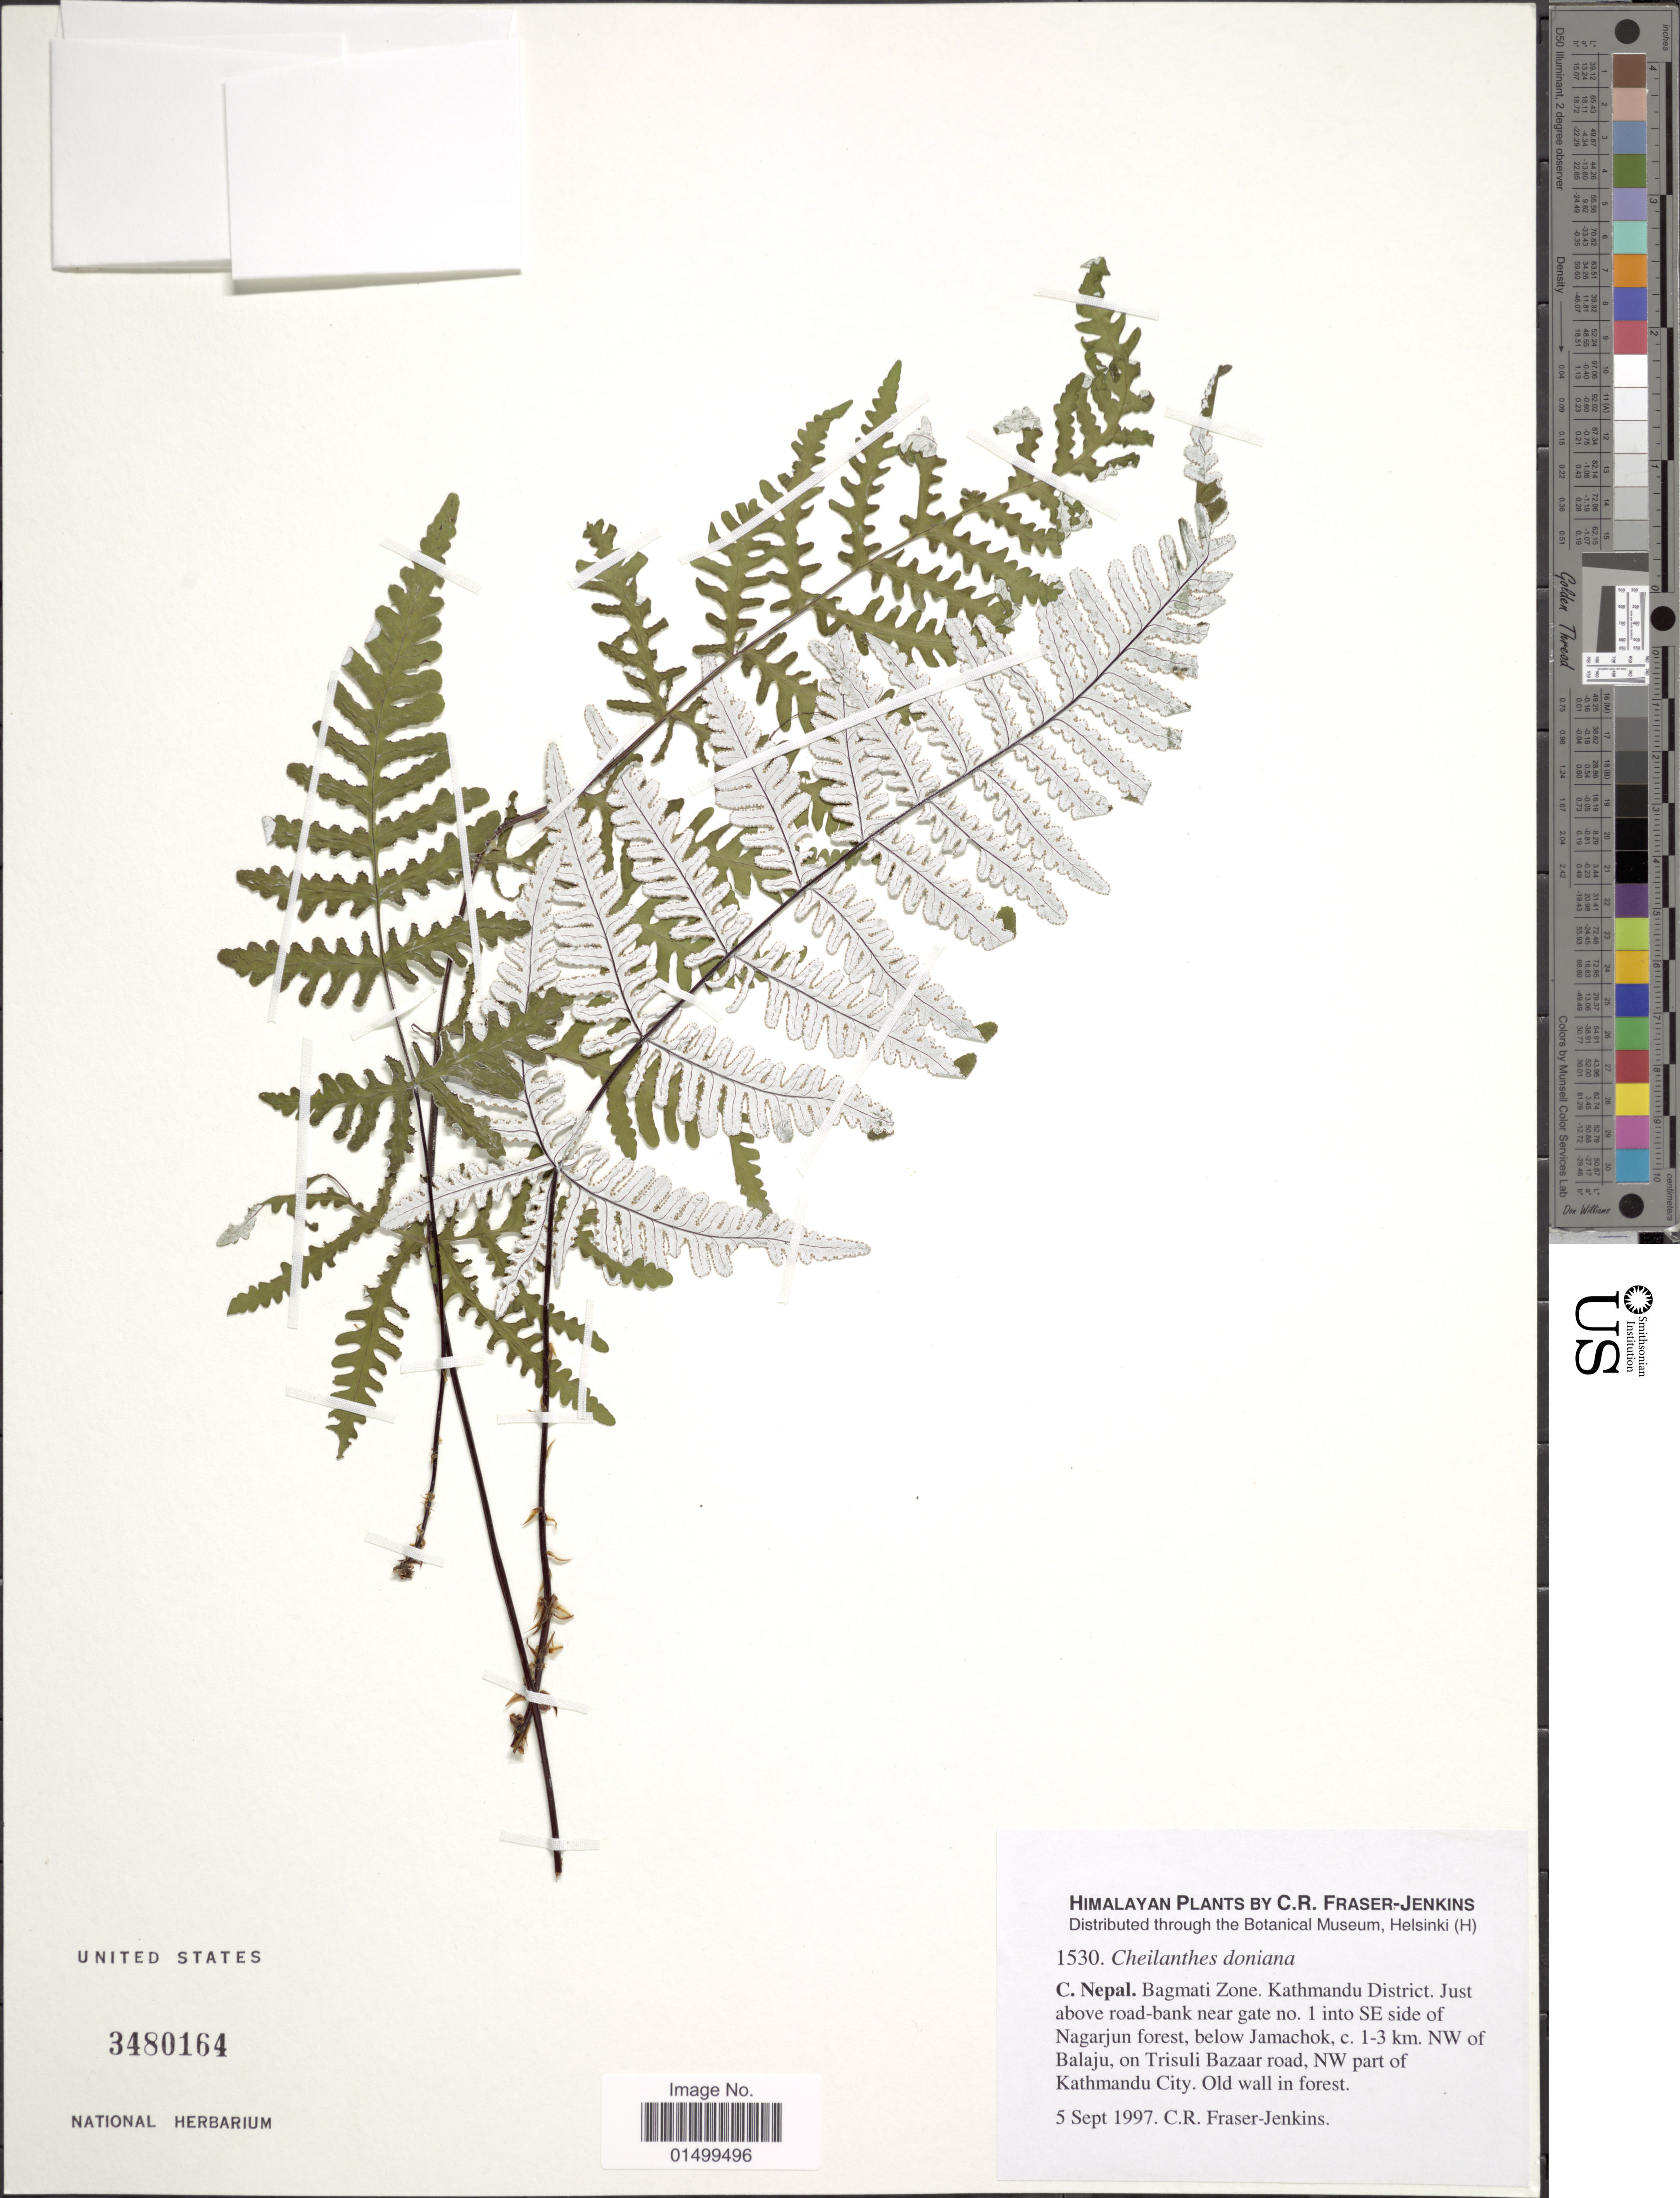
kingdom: Plantae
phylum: Tracheophyta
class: Polypodiopsida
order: Polypodiales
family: Pteridaceae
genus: Cheilanthes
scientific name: Cheilanthes doniana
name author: Fraser-Jenk. & Khullar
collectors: C. R. Fraser-Jenkins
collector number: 1530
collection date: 1997-09-05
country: Nepal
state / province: Bagmati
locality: Kathmandu District. Just above road-bank near gate no. 1 into SE side of Nagarjun forest, below Jamachok, c. 1-3 km. NW of Balaju, on Trisuli Bazaar road, NW part of Kathmandu City. Old wall in forest.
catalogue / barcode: US 3480164